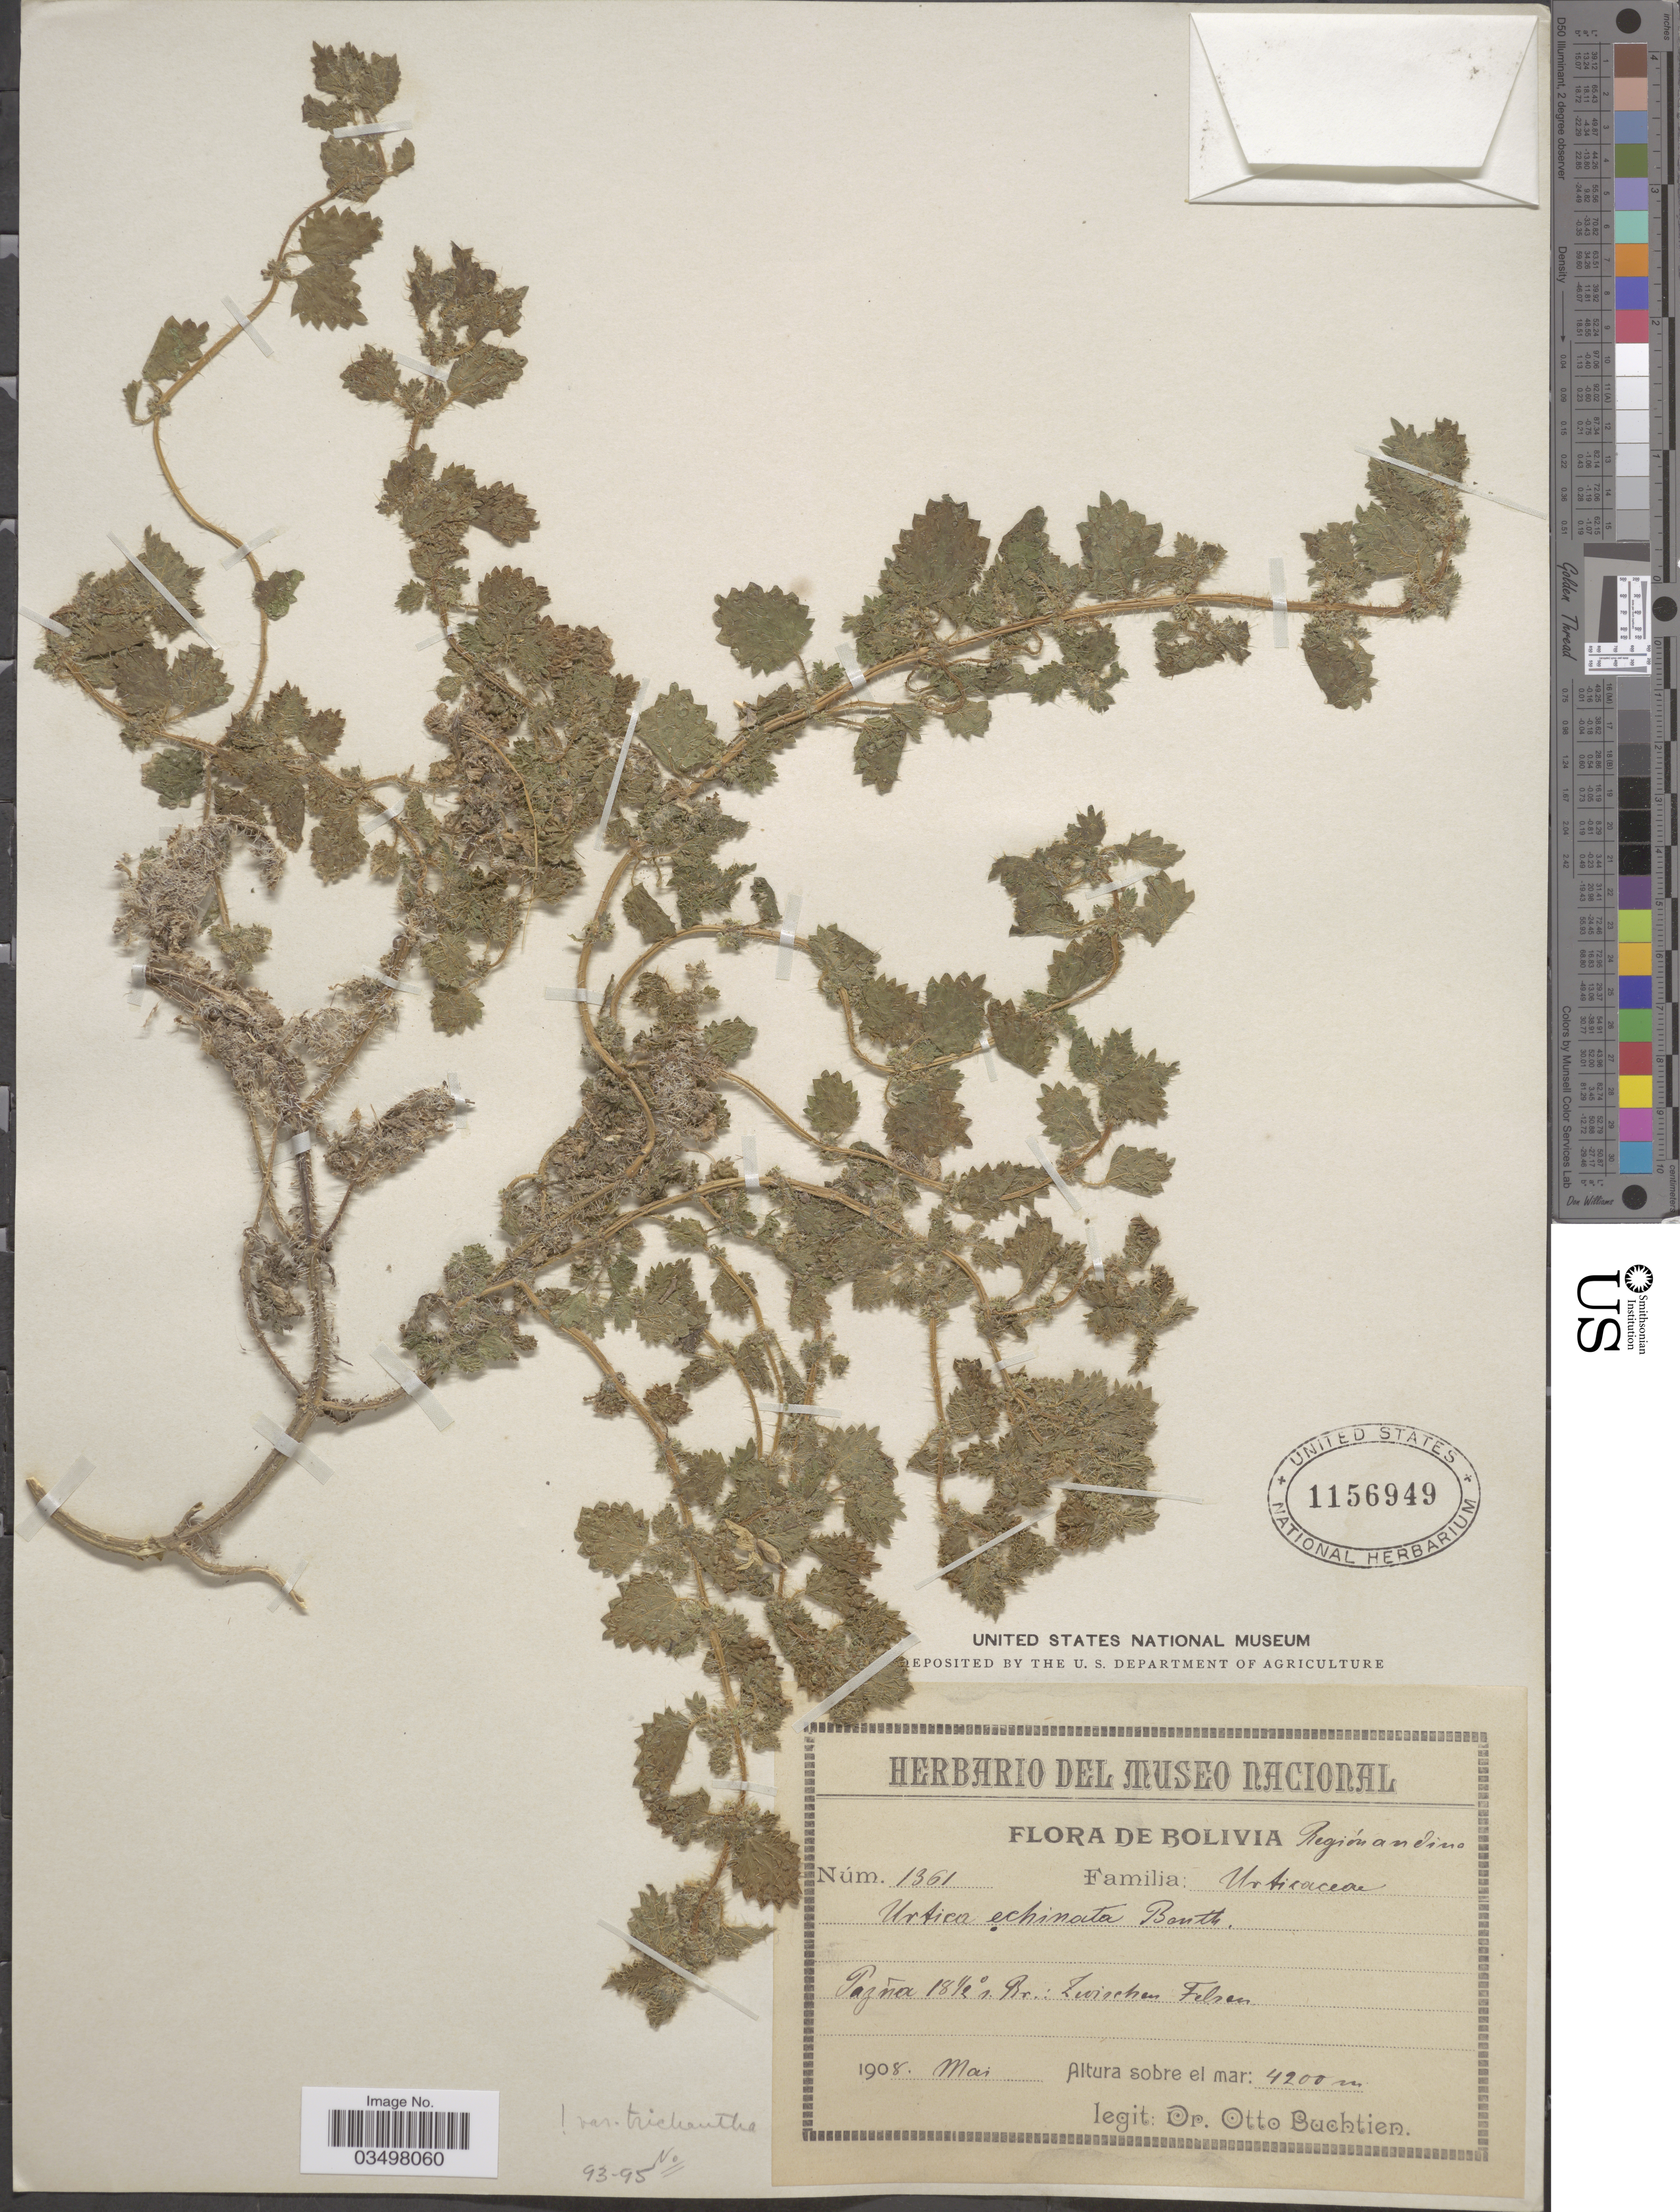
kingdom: Plantae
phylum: Tracheophyta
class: Magnoliopsida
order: Rosales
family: Urticaceae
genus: Urtica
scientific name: Urtica echinata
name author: Benth.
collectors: O. Buchtien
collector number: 1361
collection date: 1908-05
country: Bolivia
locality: Región andina. Pazña: Zwischen Felsen.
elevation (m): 4200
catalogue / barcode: US 1156949